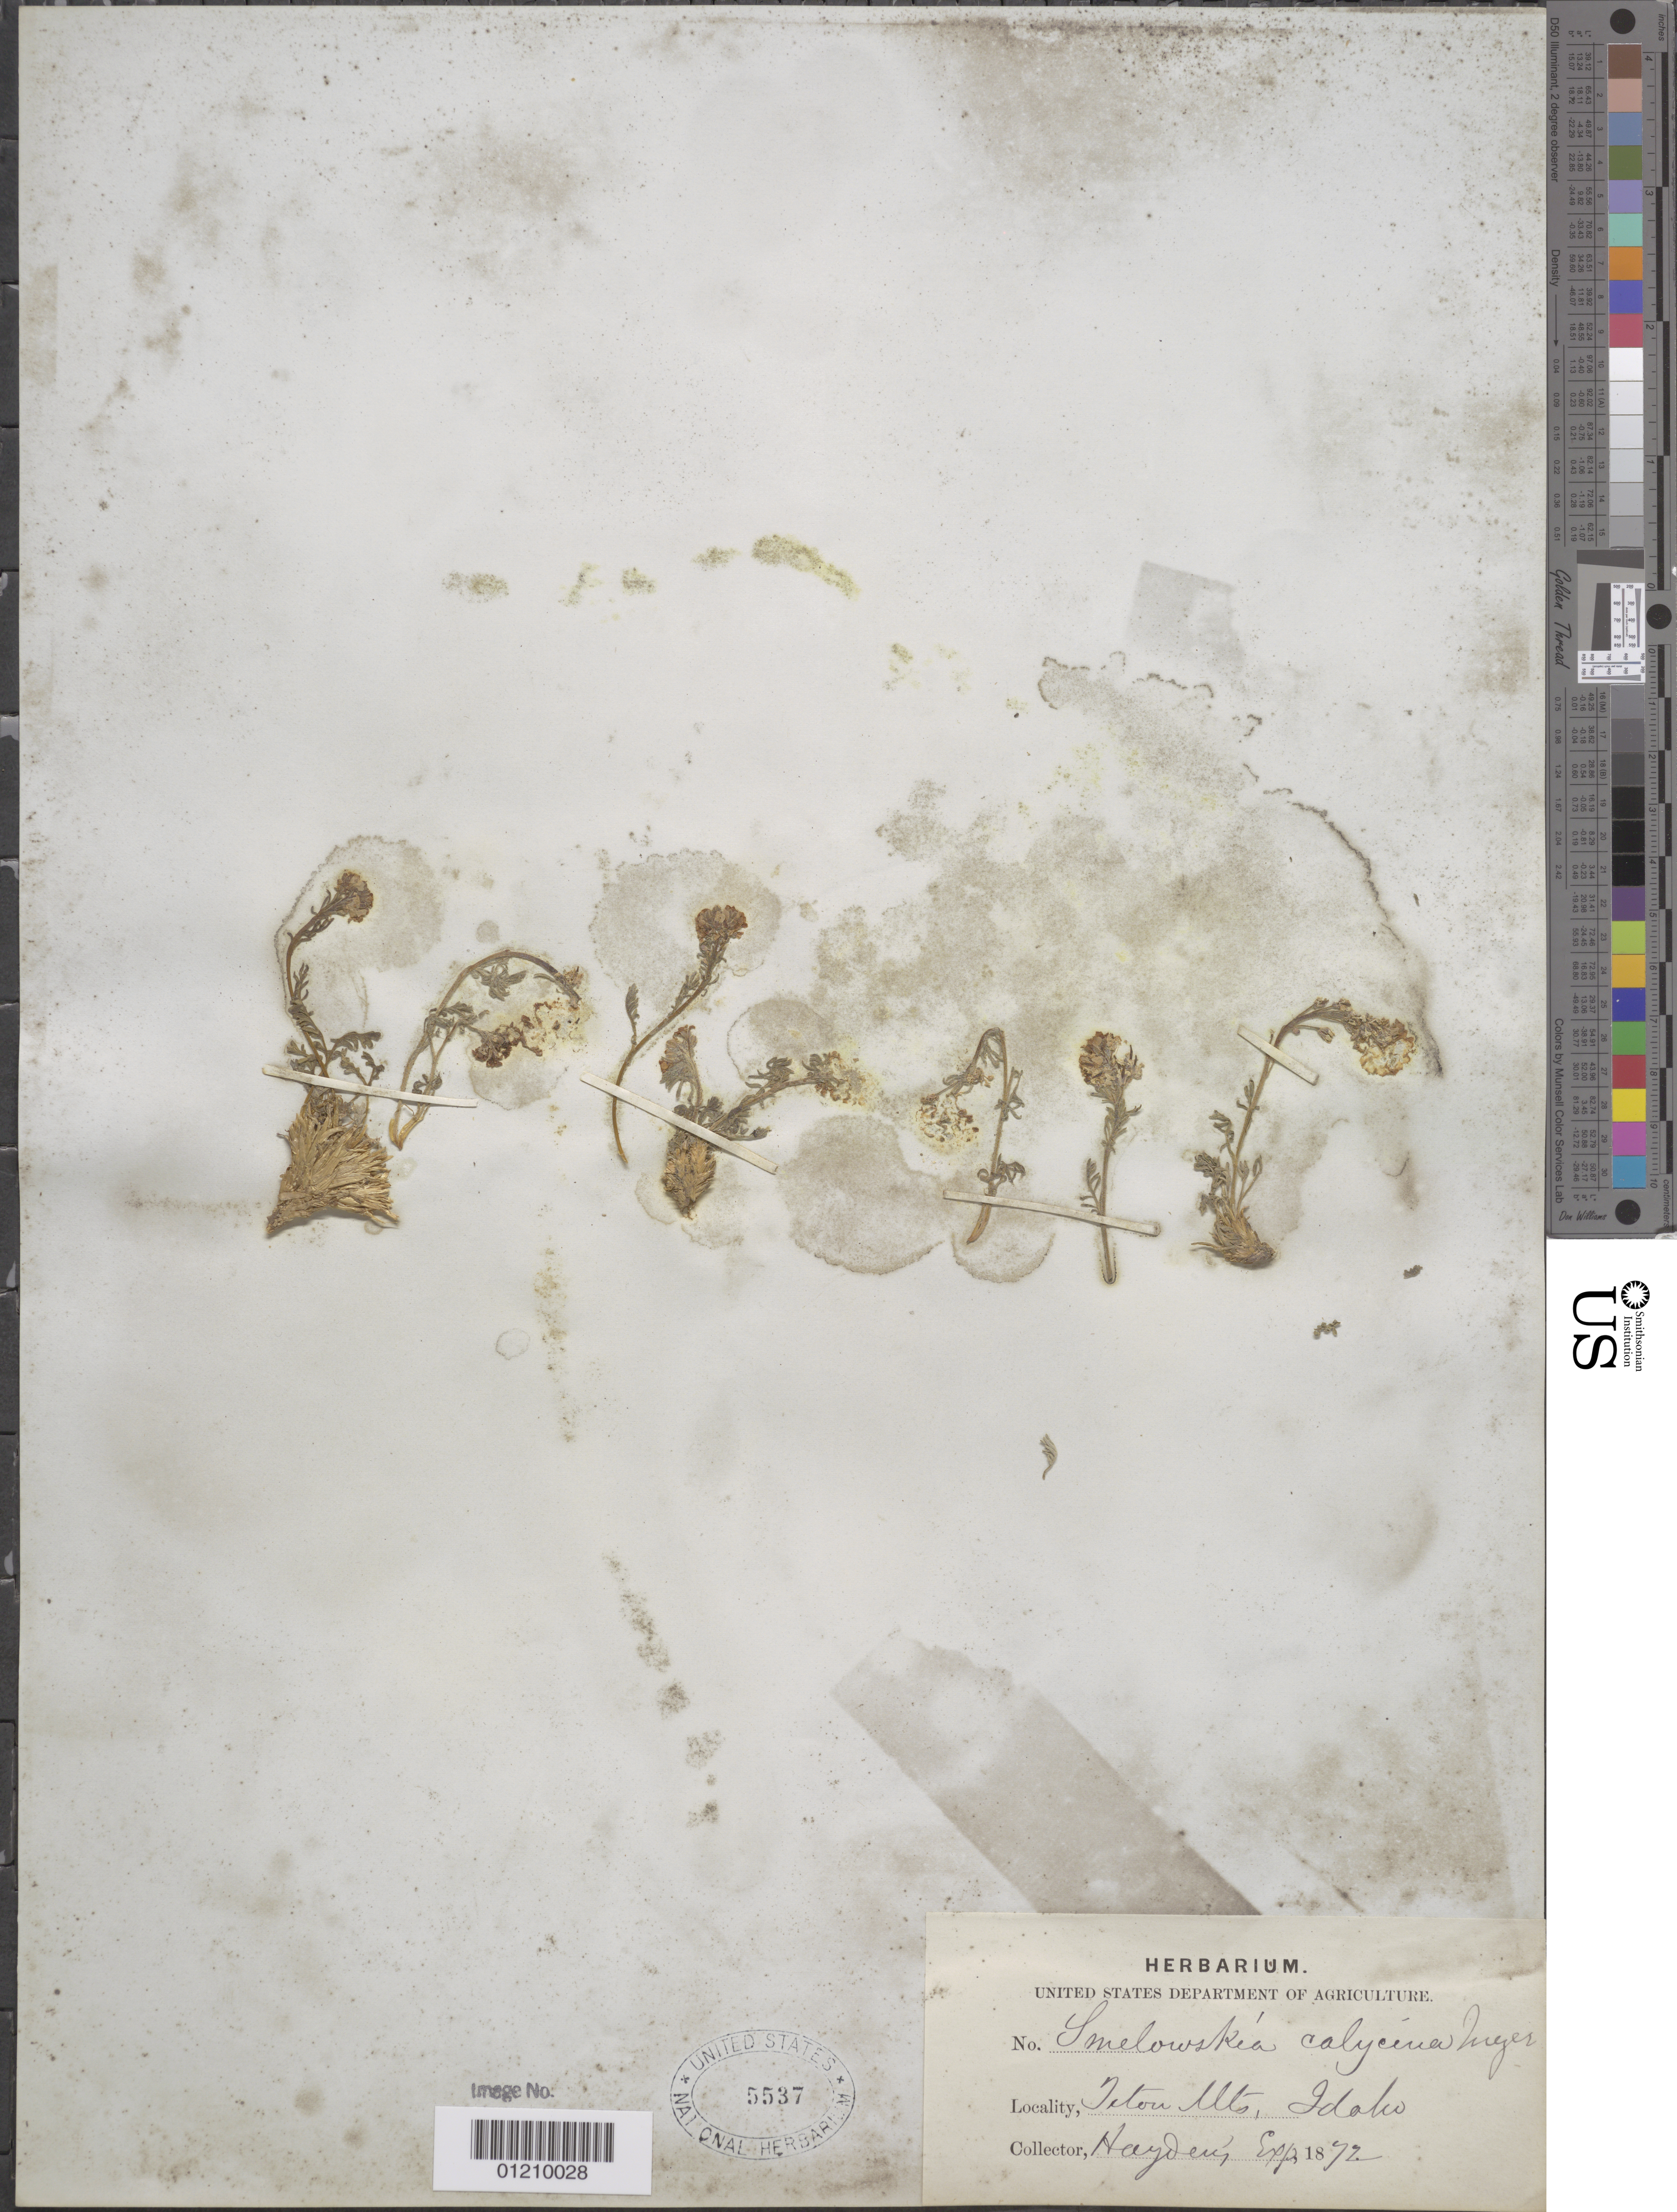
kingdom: Plantae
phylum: Tracheophyta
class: Magnoliopsida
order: Brassicales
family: Brassicaceae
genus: Smelowskia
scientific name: Smelowskia calycina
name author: (Stephan) C.A. Mey.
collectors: Hayden Exped.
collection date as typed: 1872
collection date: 1872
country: United States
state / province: Idaho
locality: Teton Mts.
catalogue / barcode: US 5537